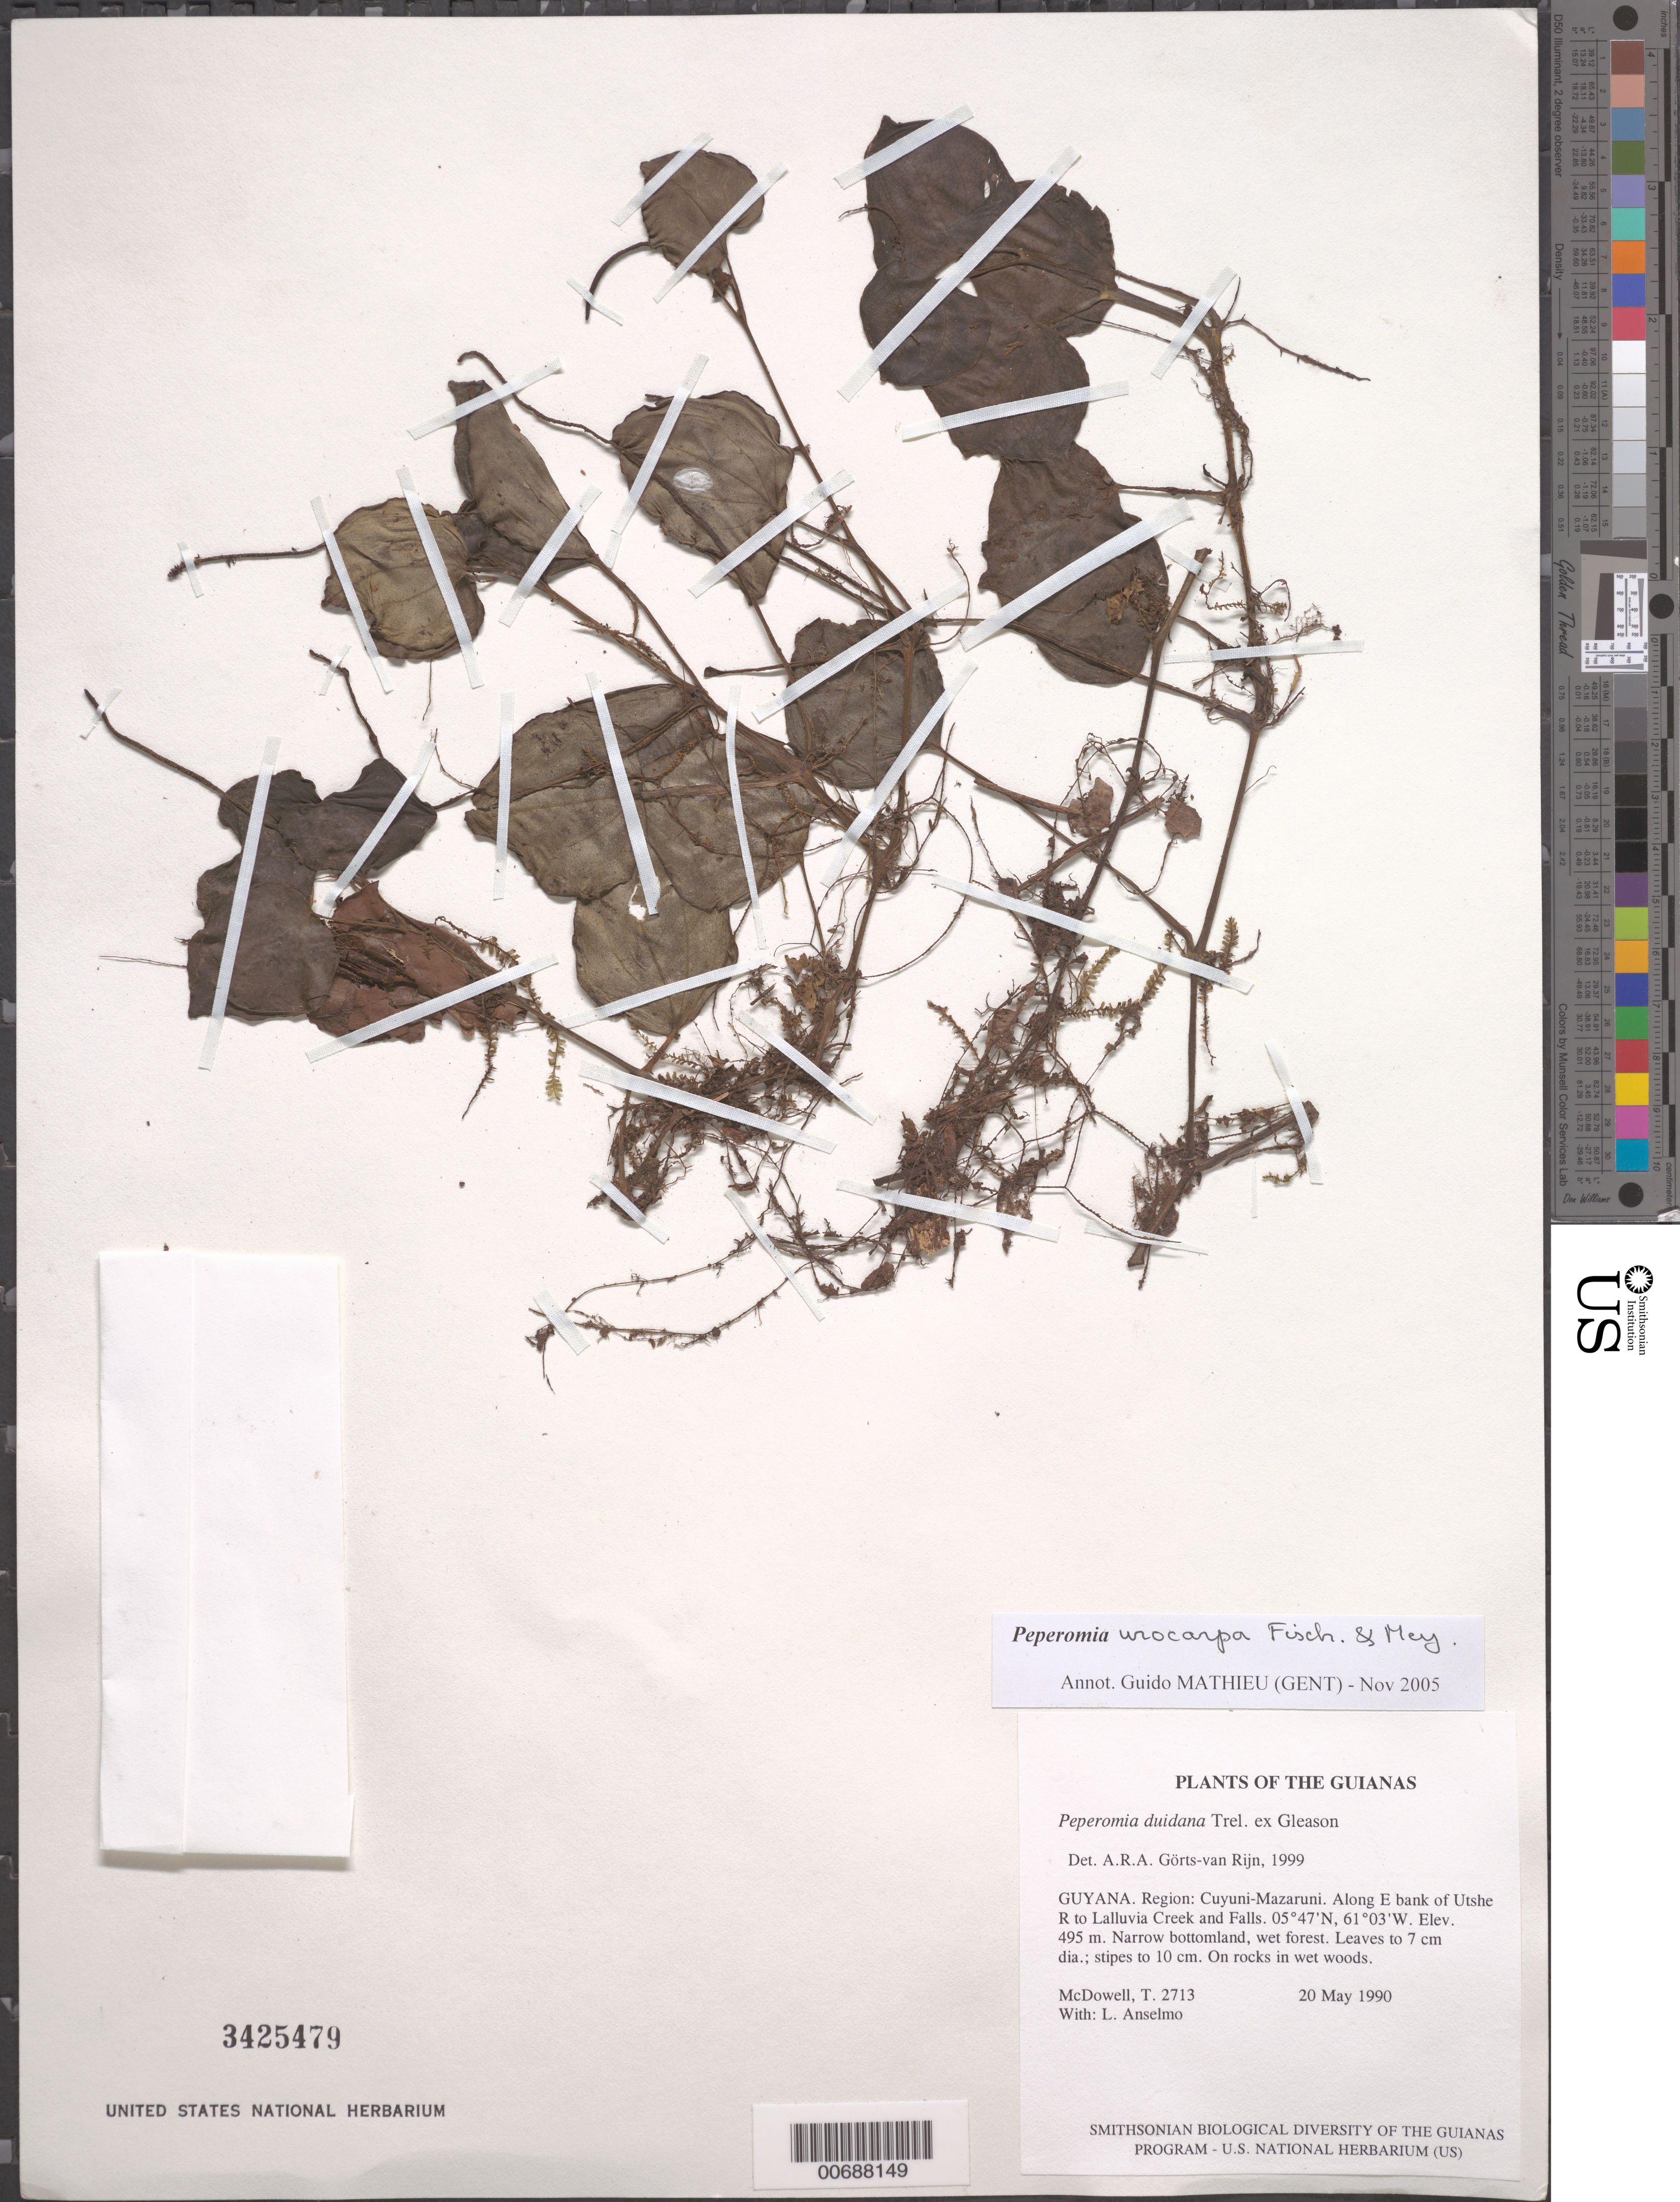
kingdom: Plantae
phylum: Tracheophyta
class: Magnoliopsida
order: Piperales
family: Piperaceae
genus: Peperomia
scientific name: Peperomia urocarpa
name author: Fisch. & C.A. Mey.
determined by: Mathieu, Guido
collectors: T. McDowell & L. Anselmo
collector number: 2713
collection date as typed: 20 May 1990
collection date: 1990-05-20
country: Guyana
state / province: Cuyuni-Mazaruni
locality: Along E bank Utshi R, from falls above Paruima Mission to Lalluvia Creek and Falls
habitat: Narrow bottomland, base of cliff, wet forest. Occasional farm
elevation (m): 495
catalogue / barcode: US 3425479